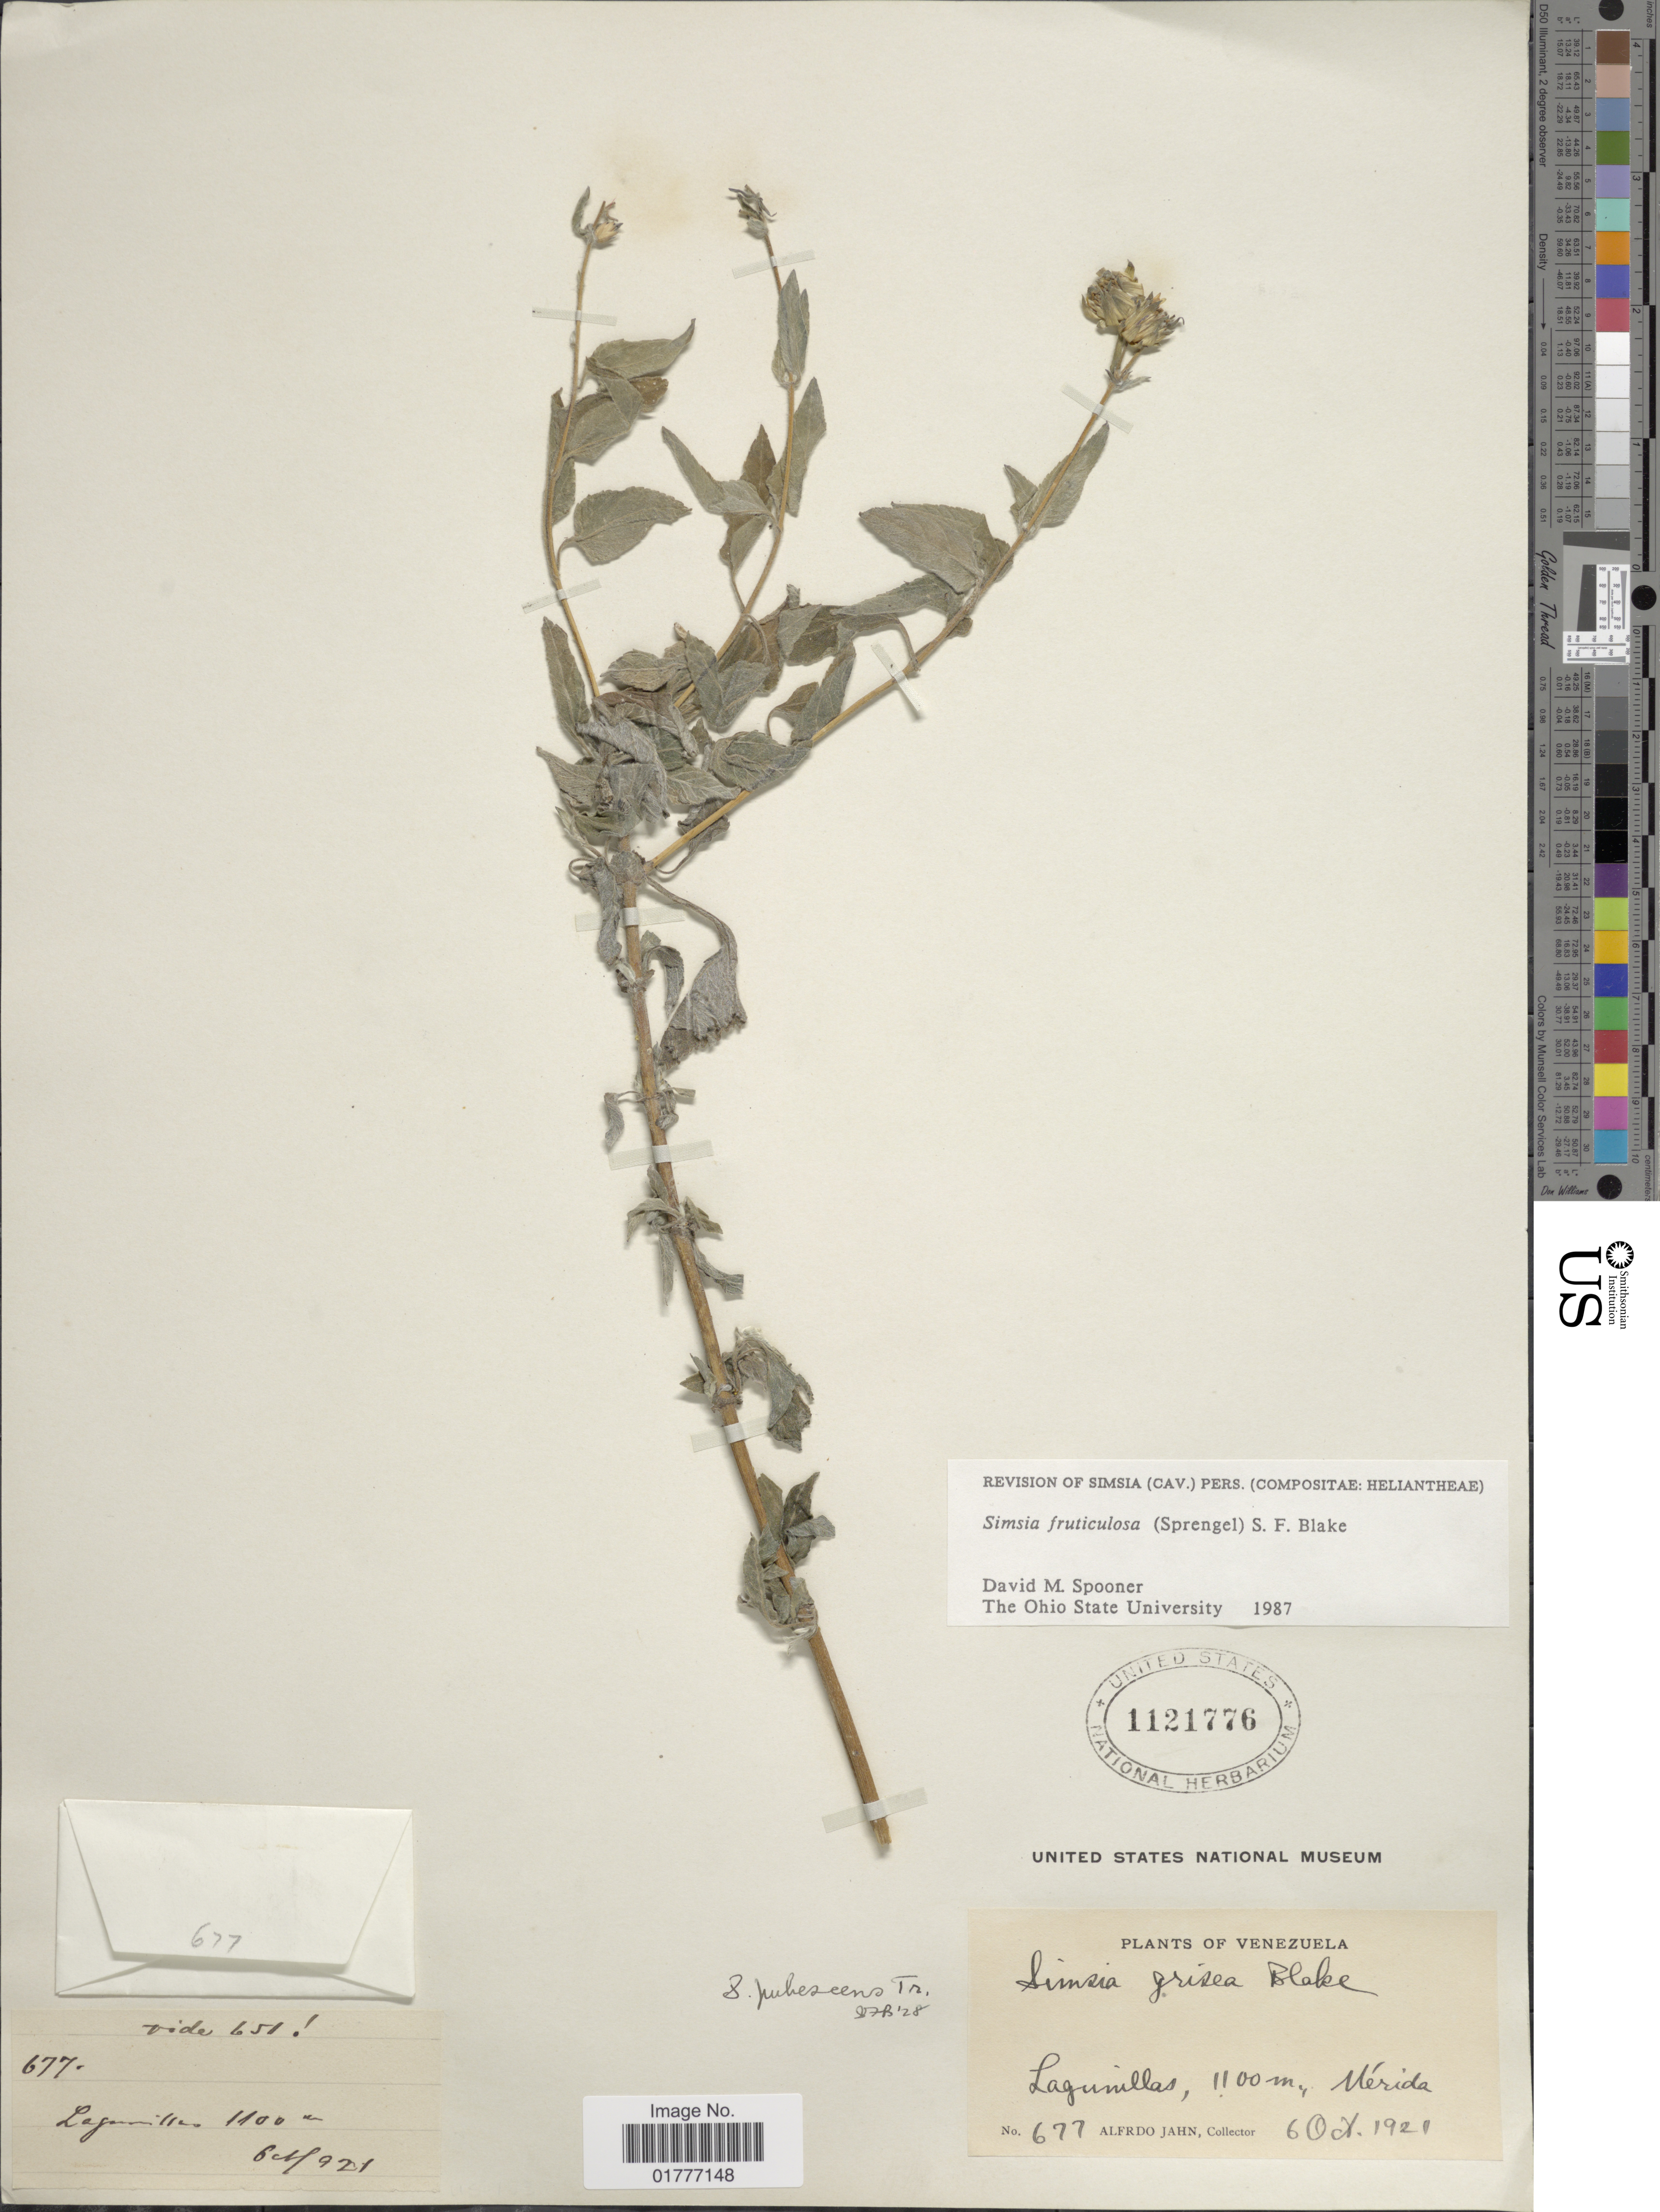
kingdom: Plantae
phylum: Tracheophyta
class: Magnoliopsida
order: Asterales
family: Asteraceae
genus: Simsia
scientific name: Simsia fruticulosa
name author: (Spreng.) S.F. Blake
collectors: A. Jahn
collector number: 677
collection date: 1921-10-06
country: Venezuela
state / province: Mérida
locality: Lagunillas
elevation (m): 1100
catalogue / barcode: US 1121776